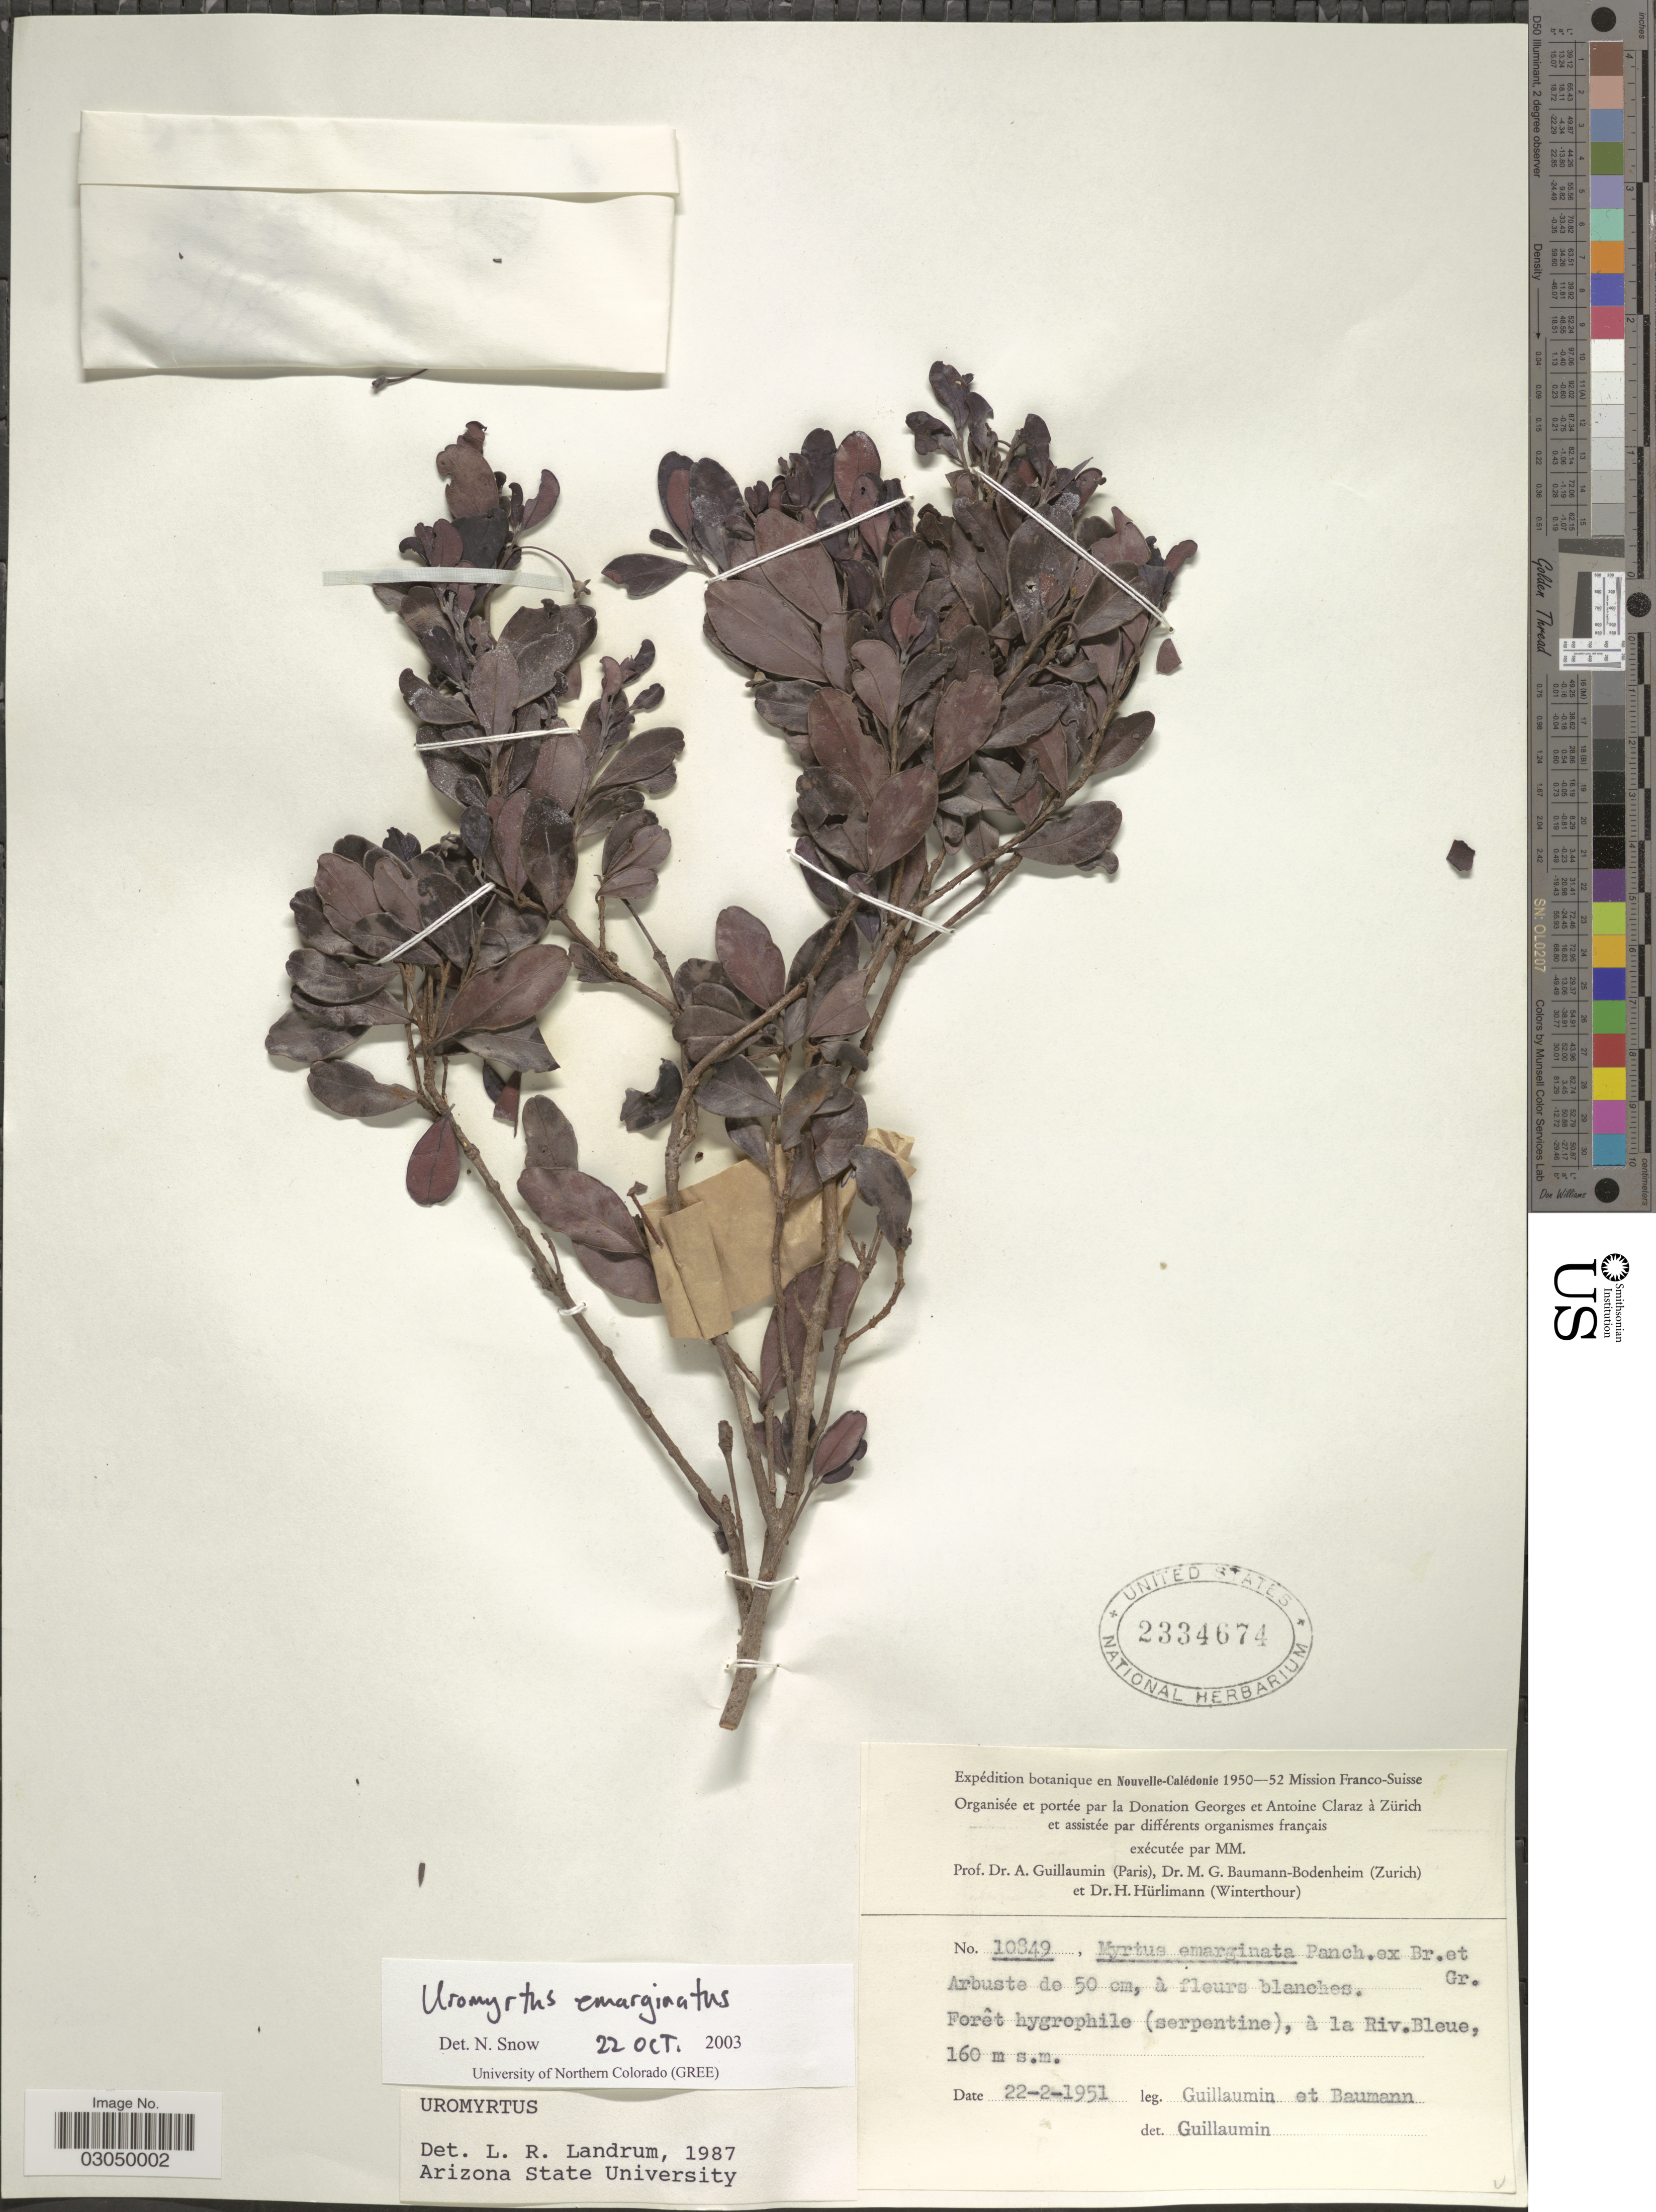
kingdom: Plantae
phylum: Tracheophyta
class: Magnoliopsida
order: Myrtales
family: Myrtaceae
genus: Uromyrtus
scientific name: Uromyrtus emarginata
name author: (Pancher ex Baker f.) Burret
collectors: A. Guillaumin & M. G. Baumann-Bodenheim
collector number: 10849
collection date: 1951-02-22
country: New Caledonia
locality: En Nouvelle-Calédonie. Forêt hygrophile (serpentine), à la Riv. Bleue.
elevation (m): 160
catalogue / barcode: US 2334674